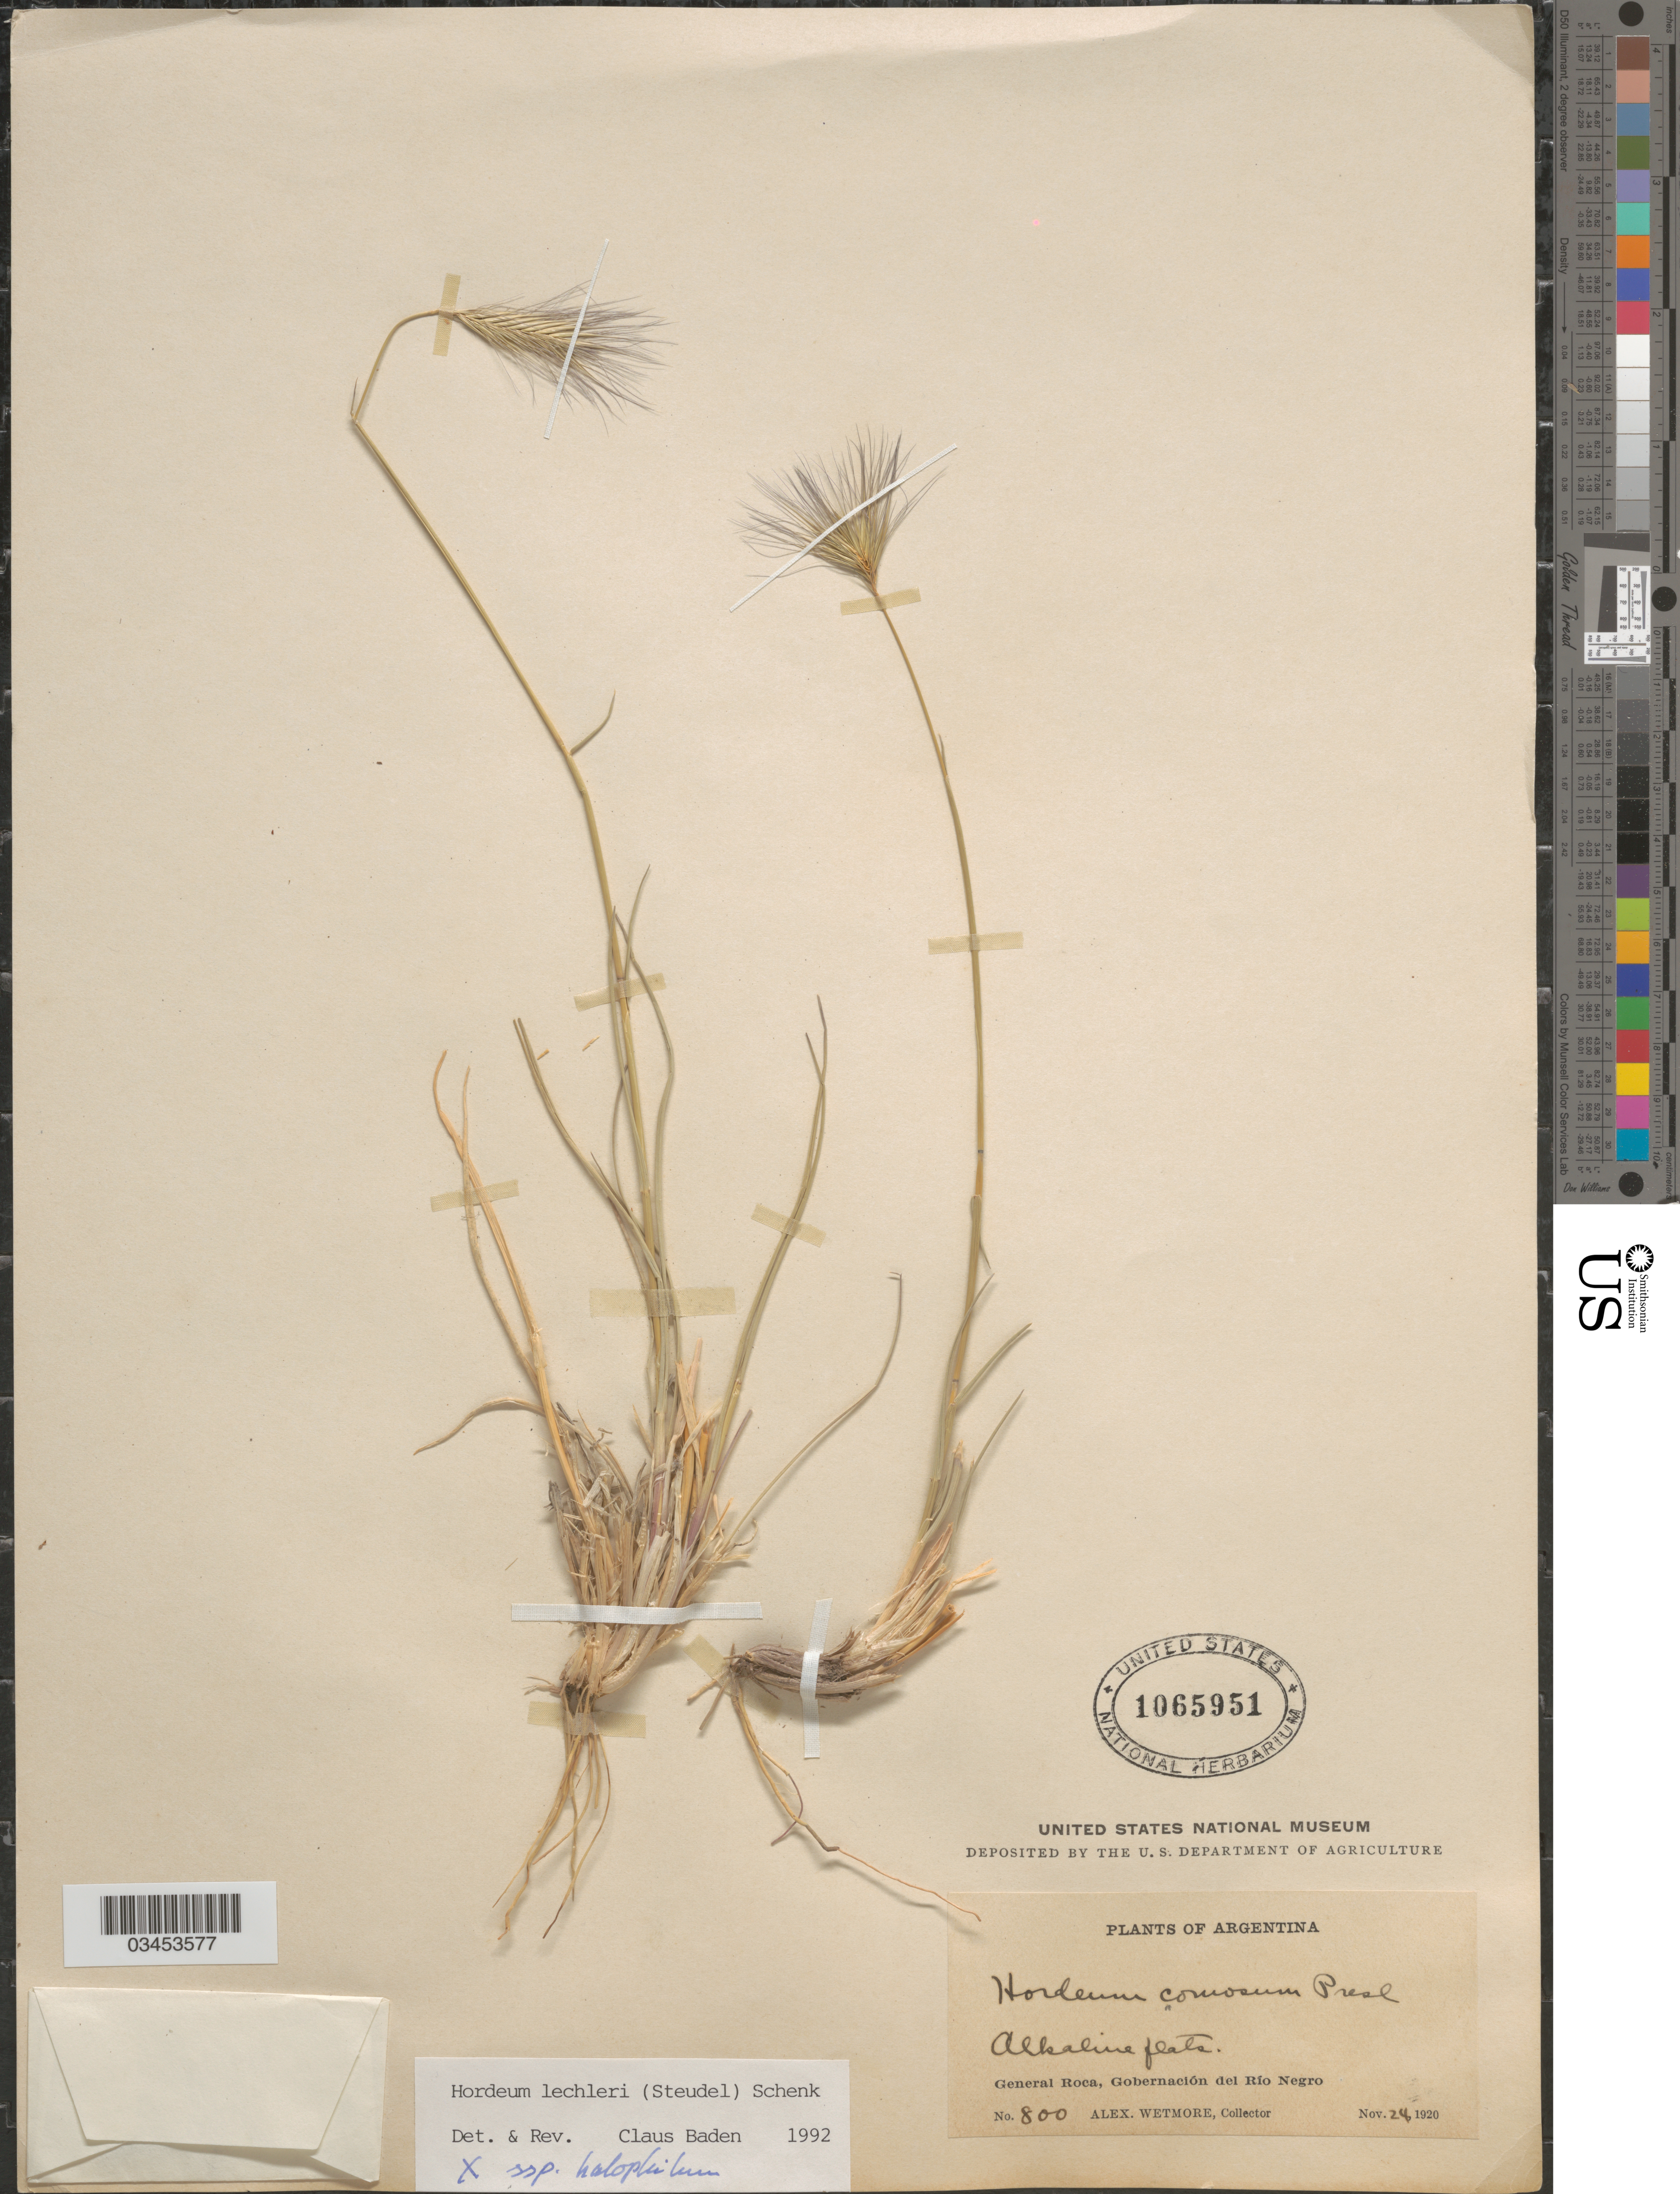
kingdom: Plantae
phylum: Tracheophyta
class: Liliopsida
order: Poales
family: Poaceae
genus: Hordeum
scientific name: Hordeum lechleri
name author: (Steud.) Schenck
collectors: A. Wetmore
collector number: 800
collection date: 1920-11-24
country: Argentina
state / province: Rio Negro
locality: General Roca, Gobernación del Río Negro.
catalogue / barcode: US 1065951